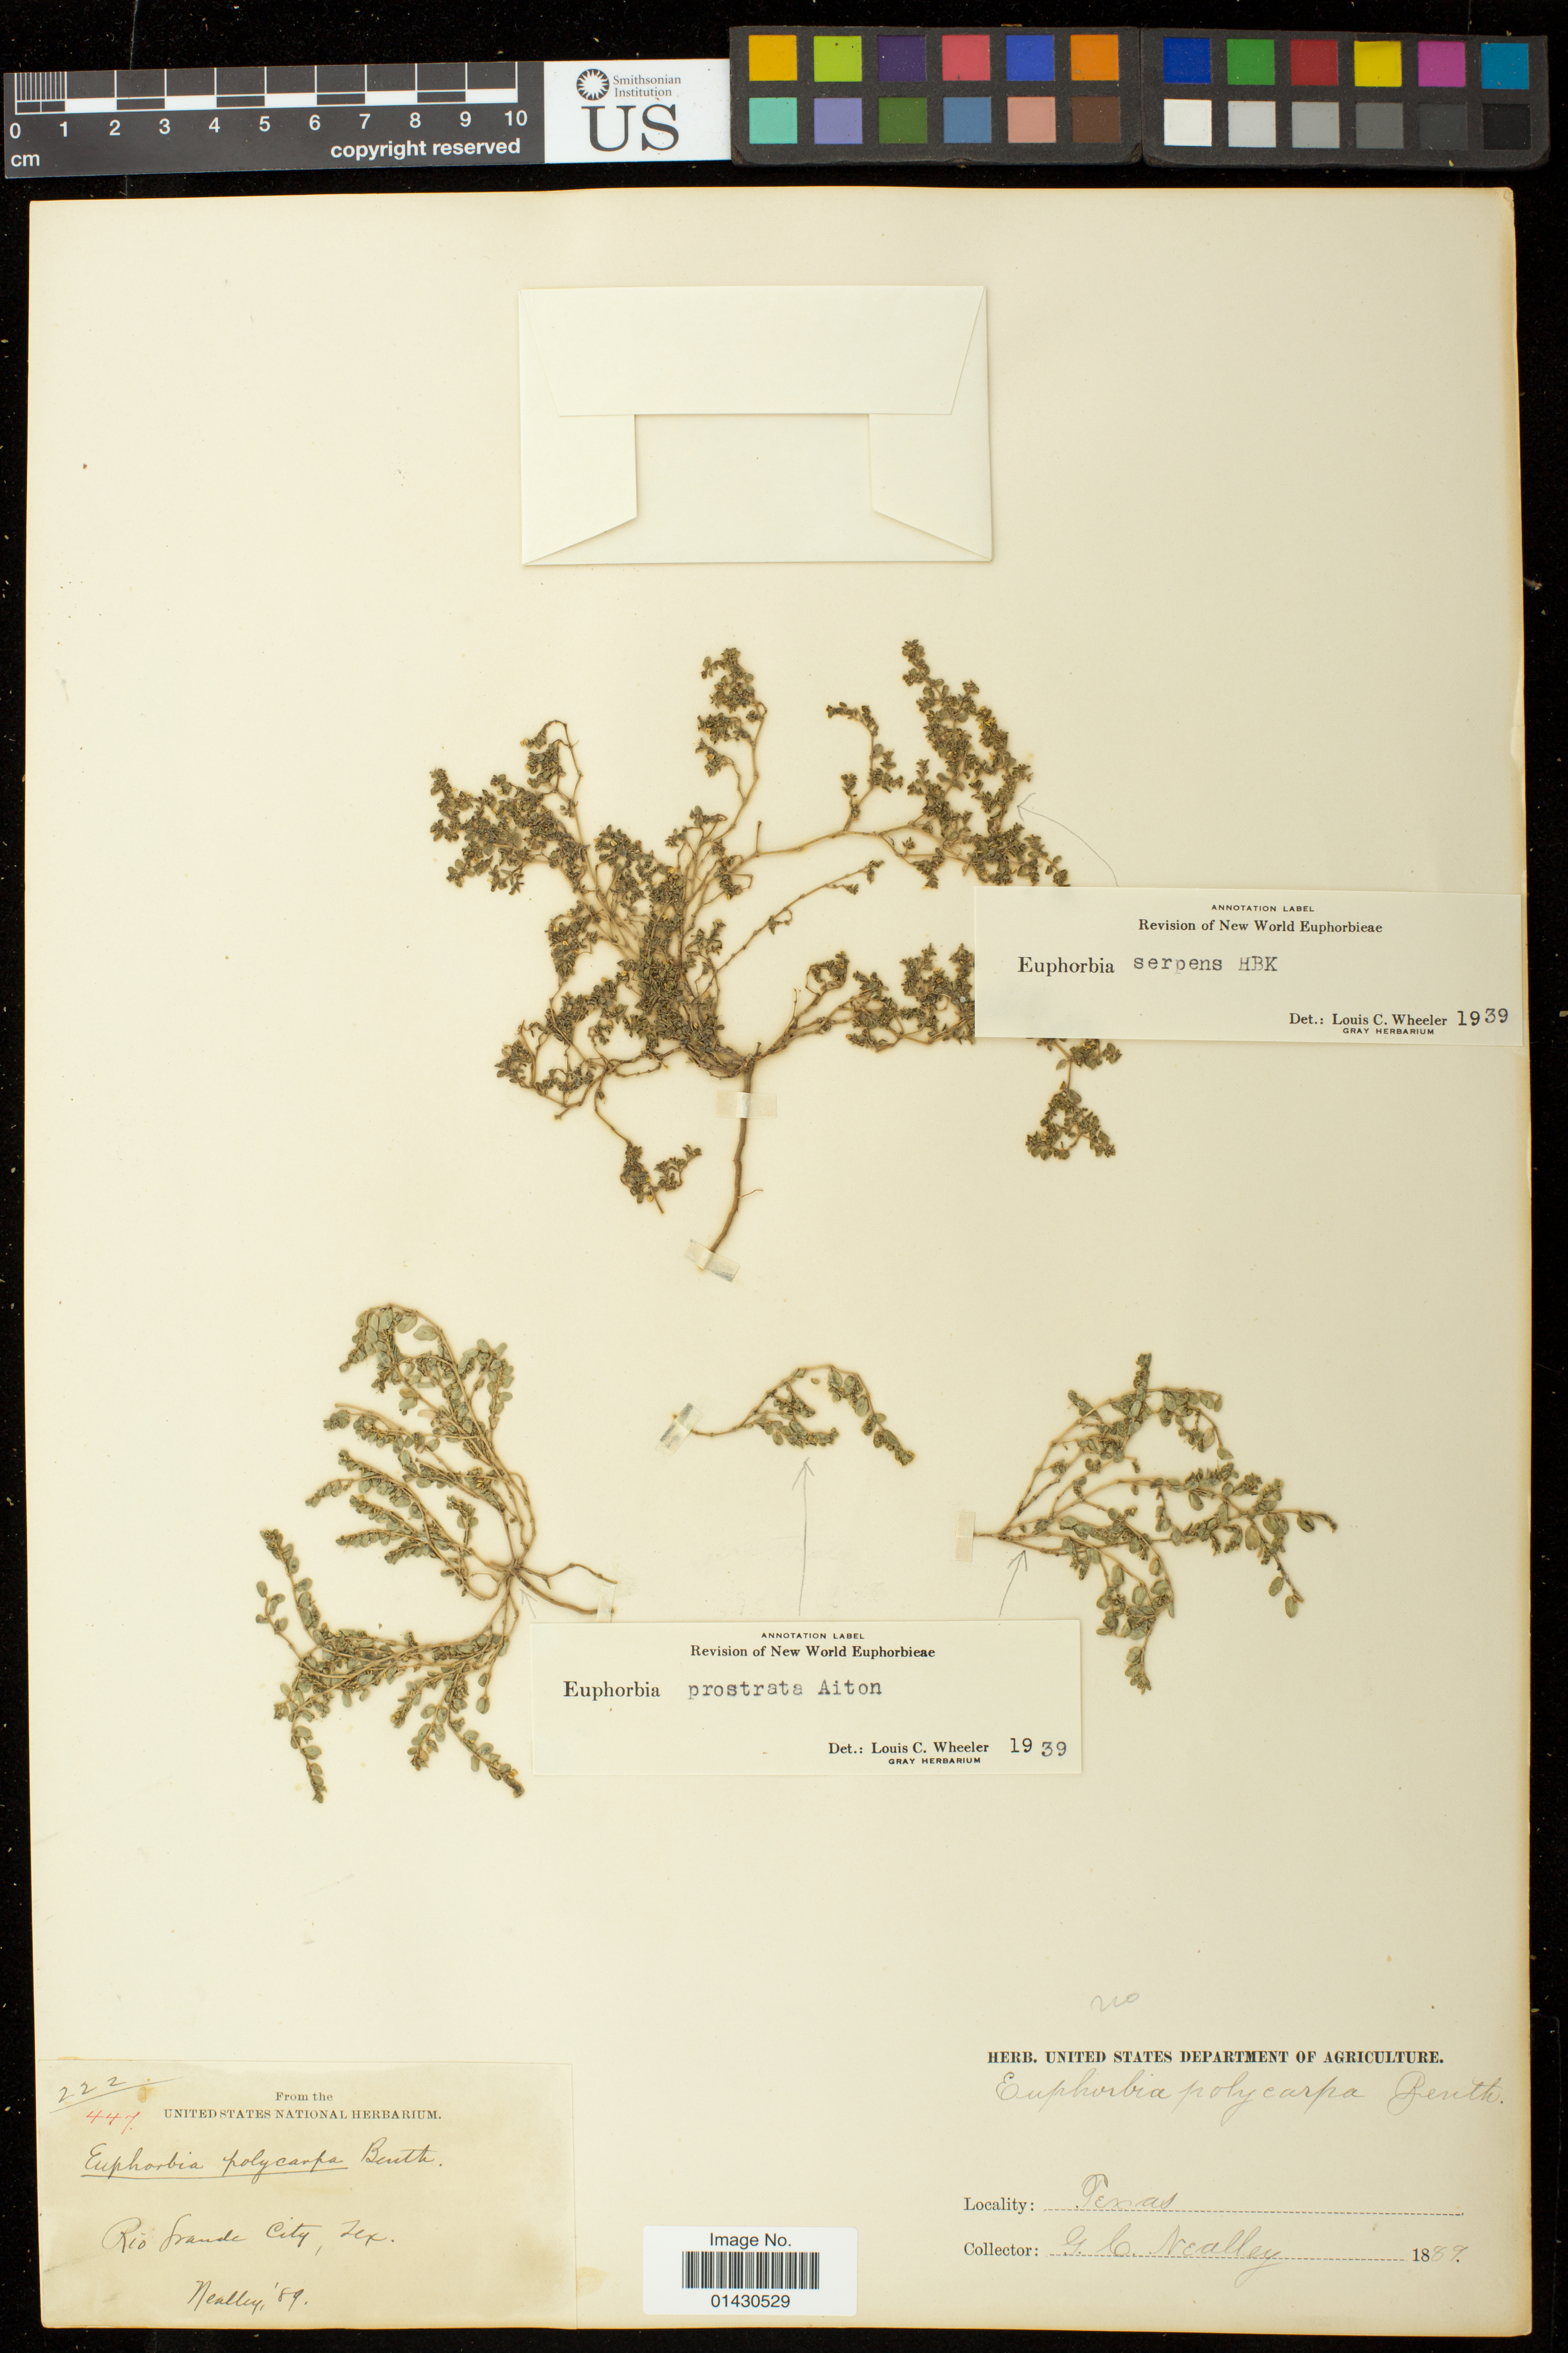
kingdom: Plantae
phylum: Tracheophyta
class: Magnoliopsida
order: Malpighiales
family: Euphorbiaceae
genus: Euphorbia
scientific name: Euphorbia serpens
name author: Kunth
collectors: G. C. Nealley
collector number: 222/447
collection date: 1889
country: United States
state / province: Texas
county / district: Starr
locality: Rio Grande City